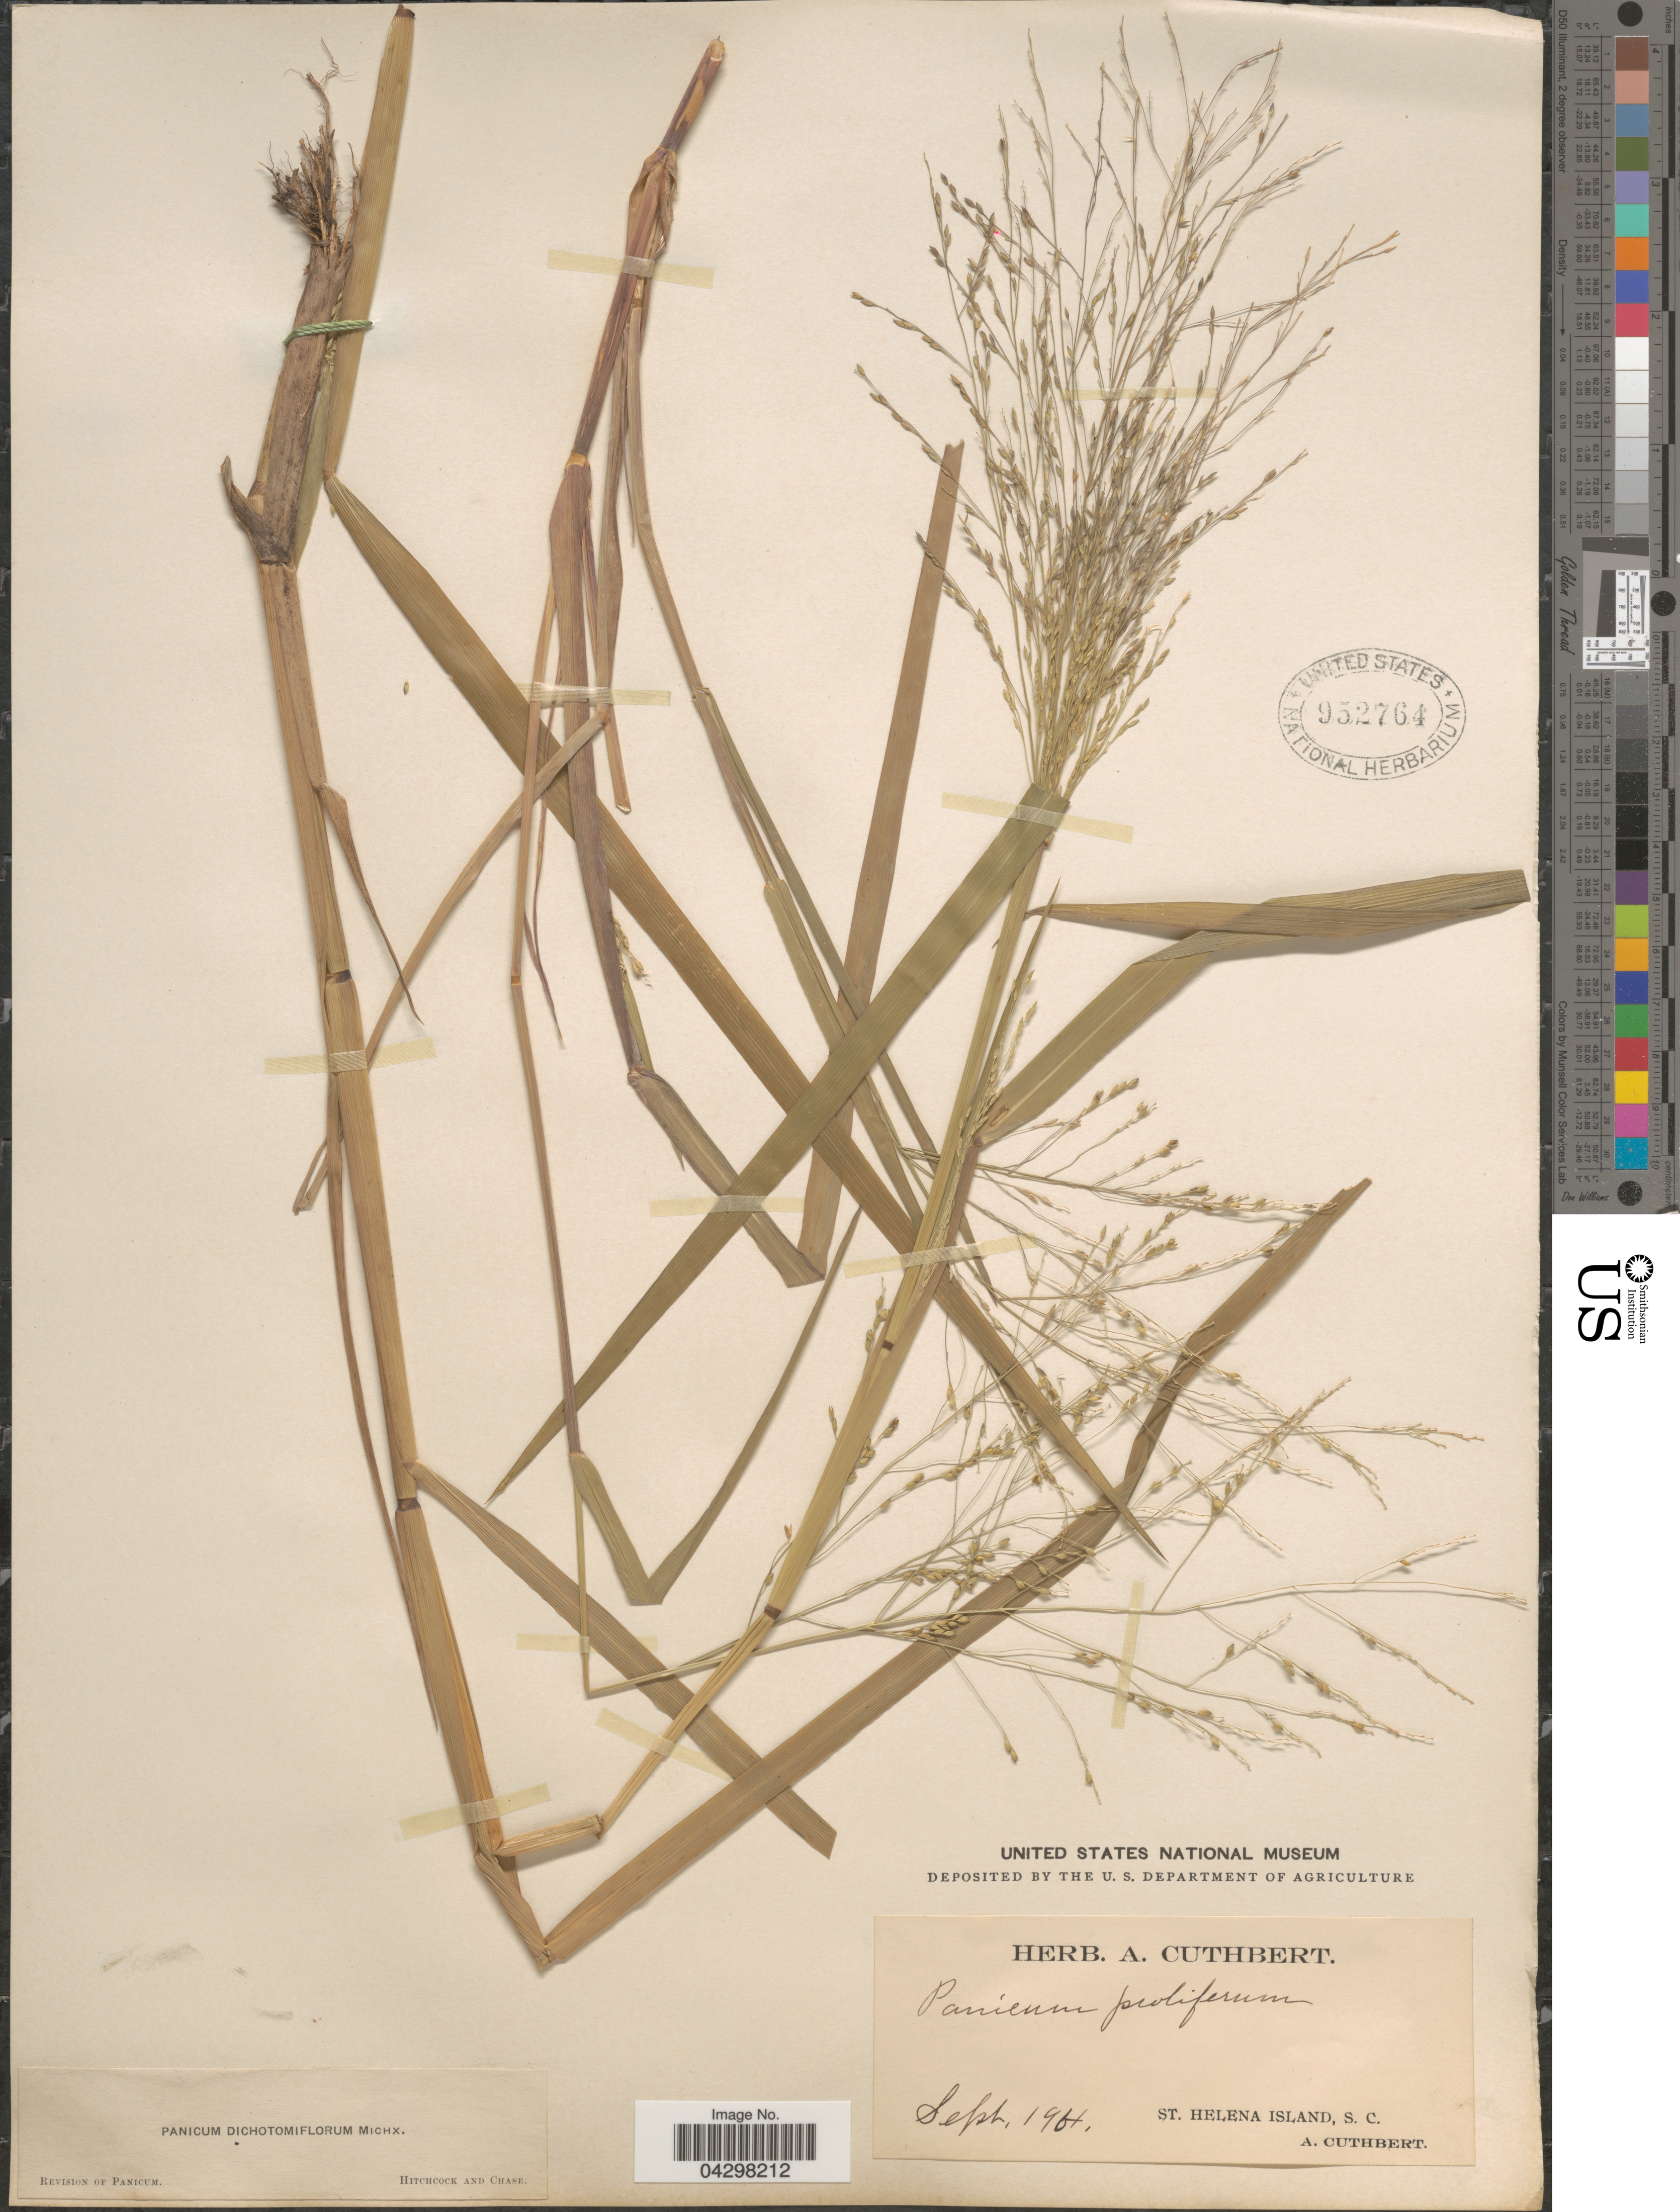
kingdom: Plantae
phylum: Tracheophyta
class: Liliopsida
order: Poales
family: Poaceae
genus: Panicum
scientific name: Panicum dichotomiflorum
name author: Michx.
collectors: A. Cuthbert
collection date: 1961-09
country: United States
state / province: South Carolina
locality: St. Helena Island.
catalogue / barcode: US 952764